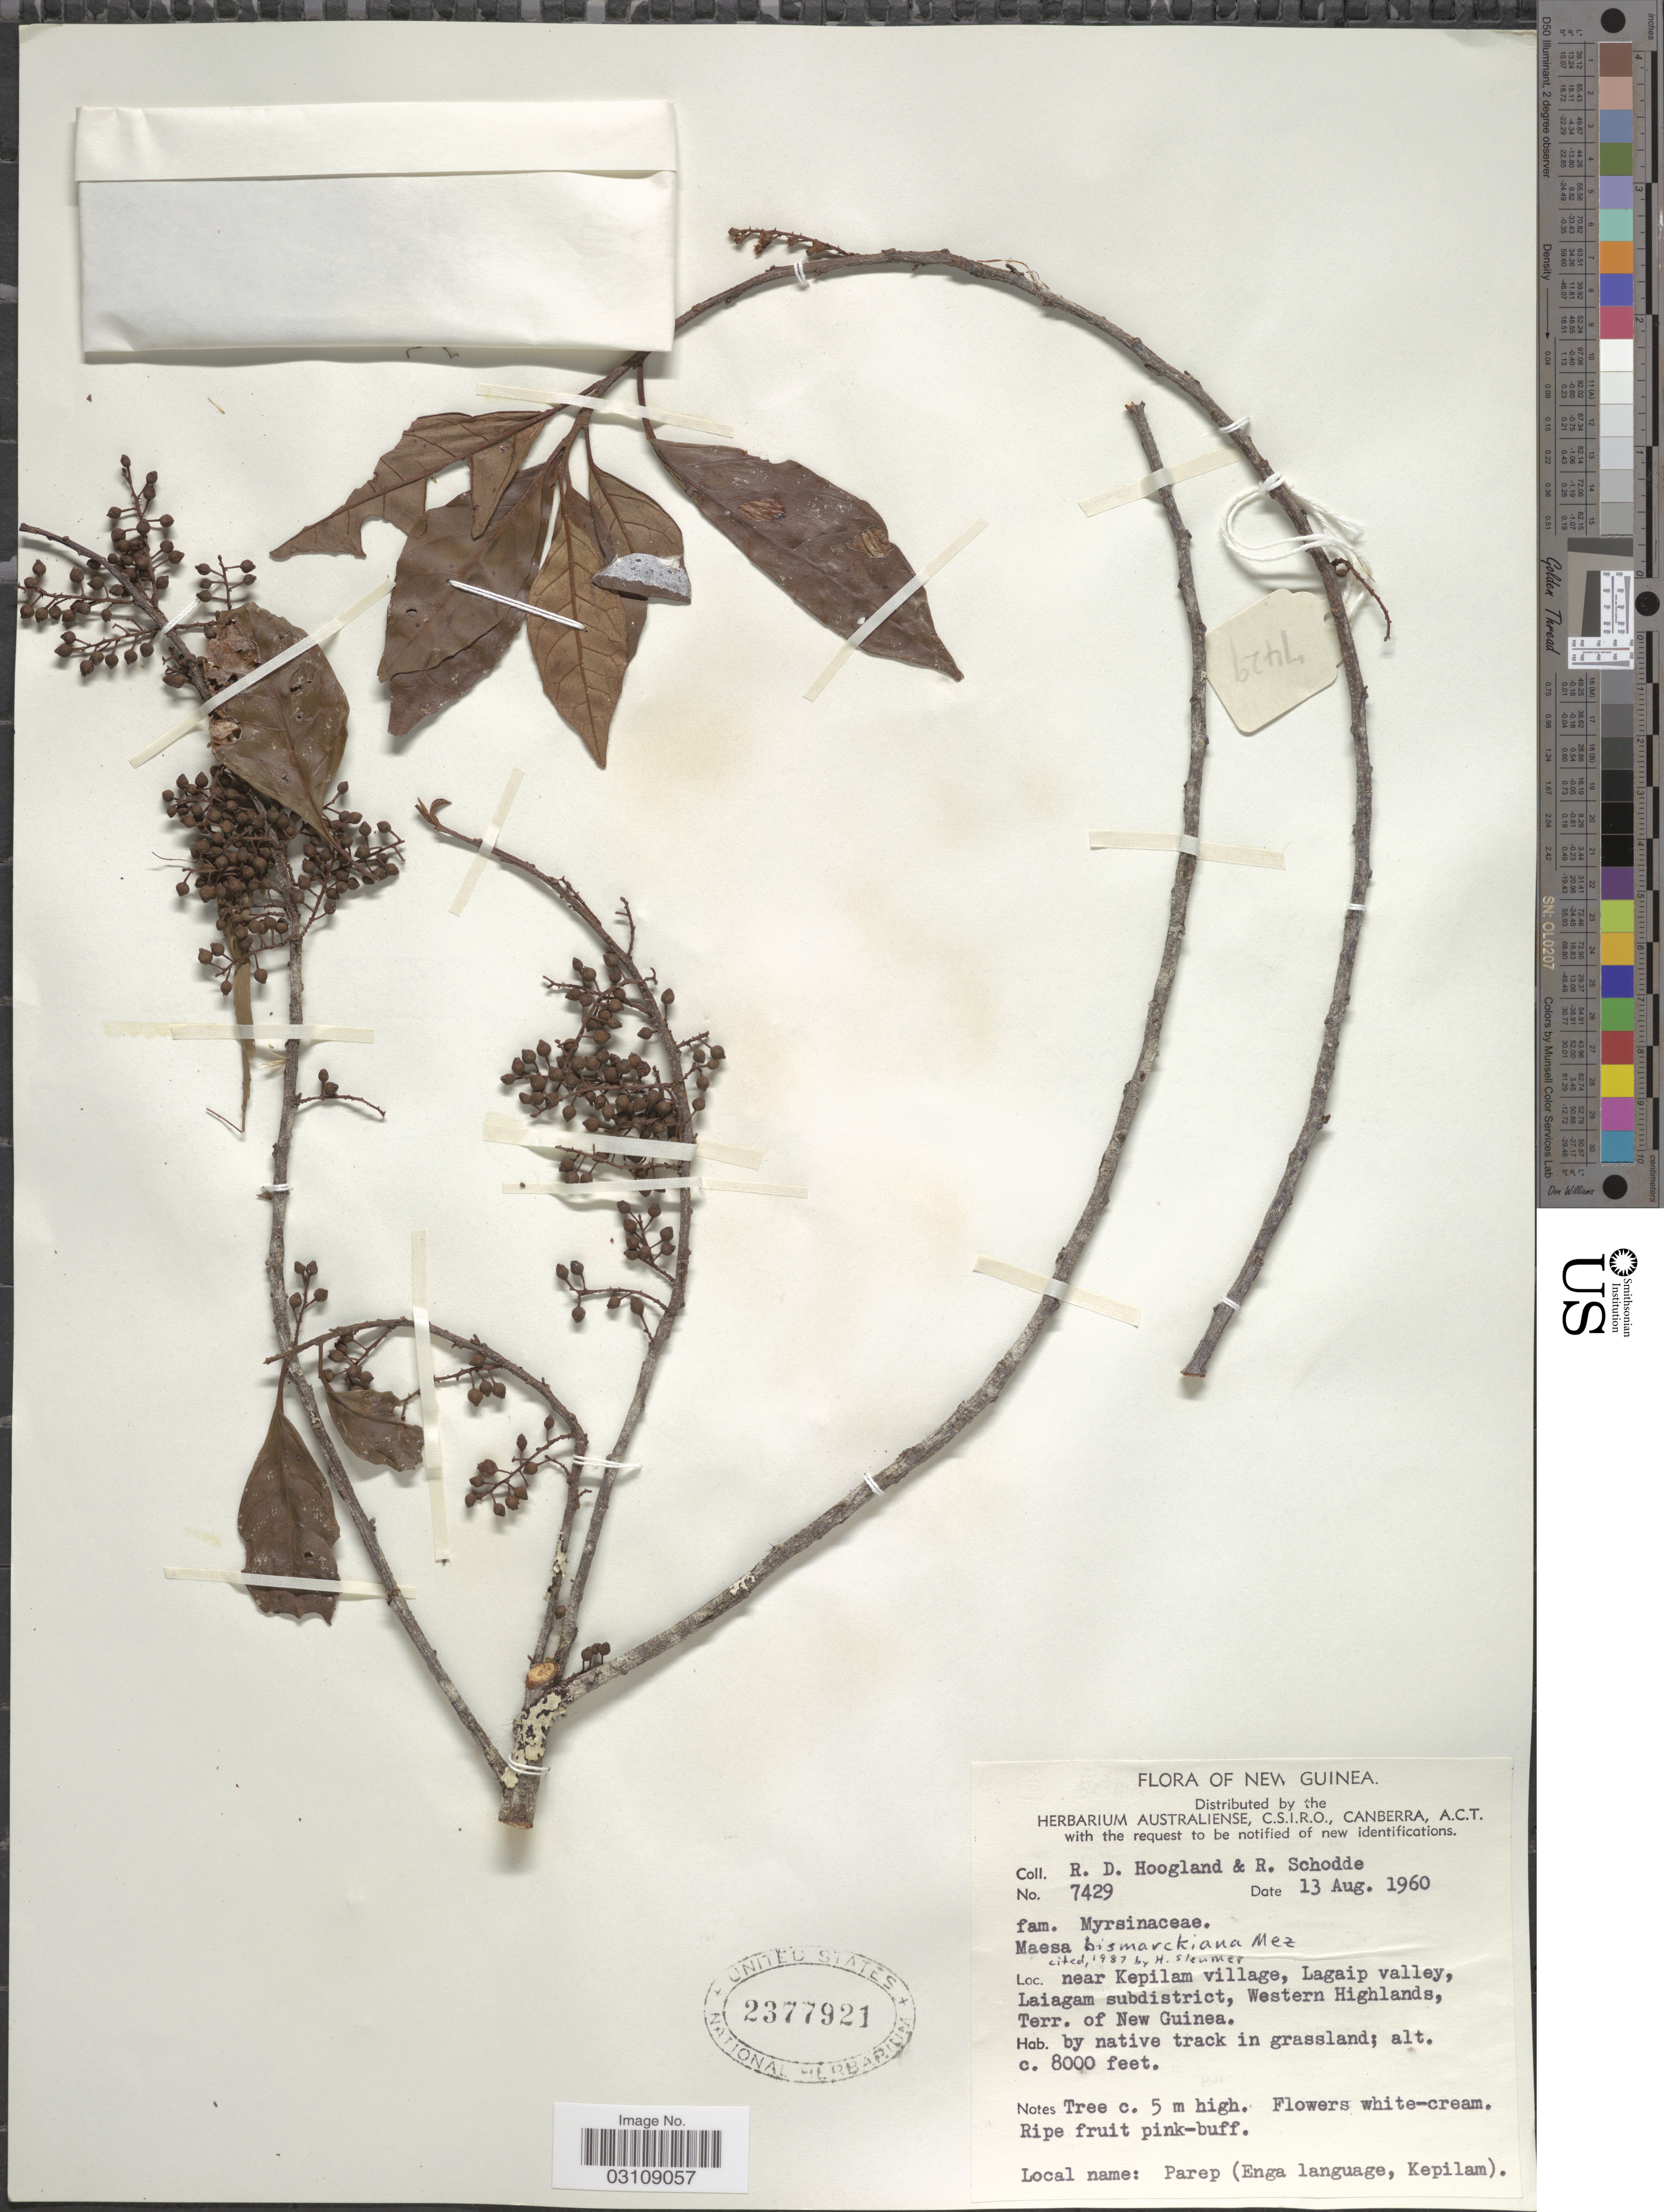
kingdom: Plantae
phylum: Tracheophyta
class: Magnoliopsida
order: Ericales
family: Primulaceae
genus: Maesa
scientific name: Maesa bismarckiana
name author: Mez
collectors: R. D. Hoogland & R. Schodde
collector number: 7429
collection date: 1960-08-13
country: Papua New Guinea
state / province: Western Highlands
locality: New Guinea, near Kepilam village, Lagaip valley, Laiagam subdistrict, Terr. of New Guinea.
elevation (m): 2438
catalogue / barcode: US 2377921